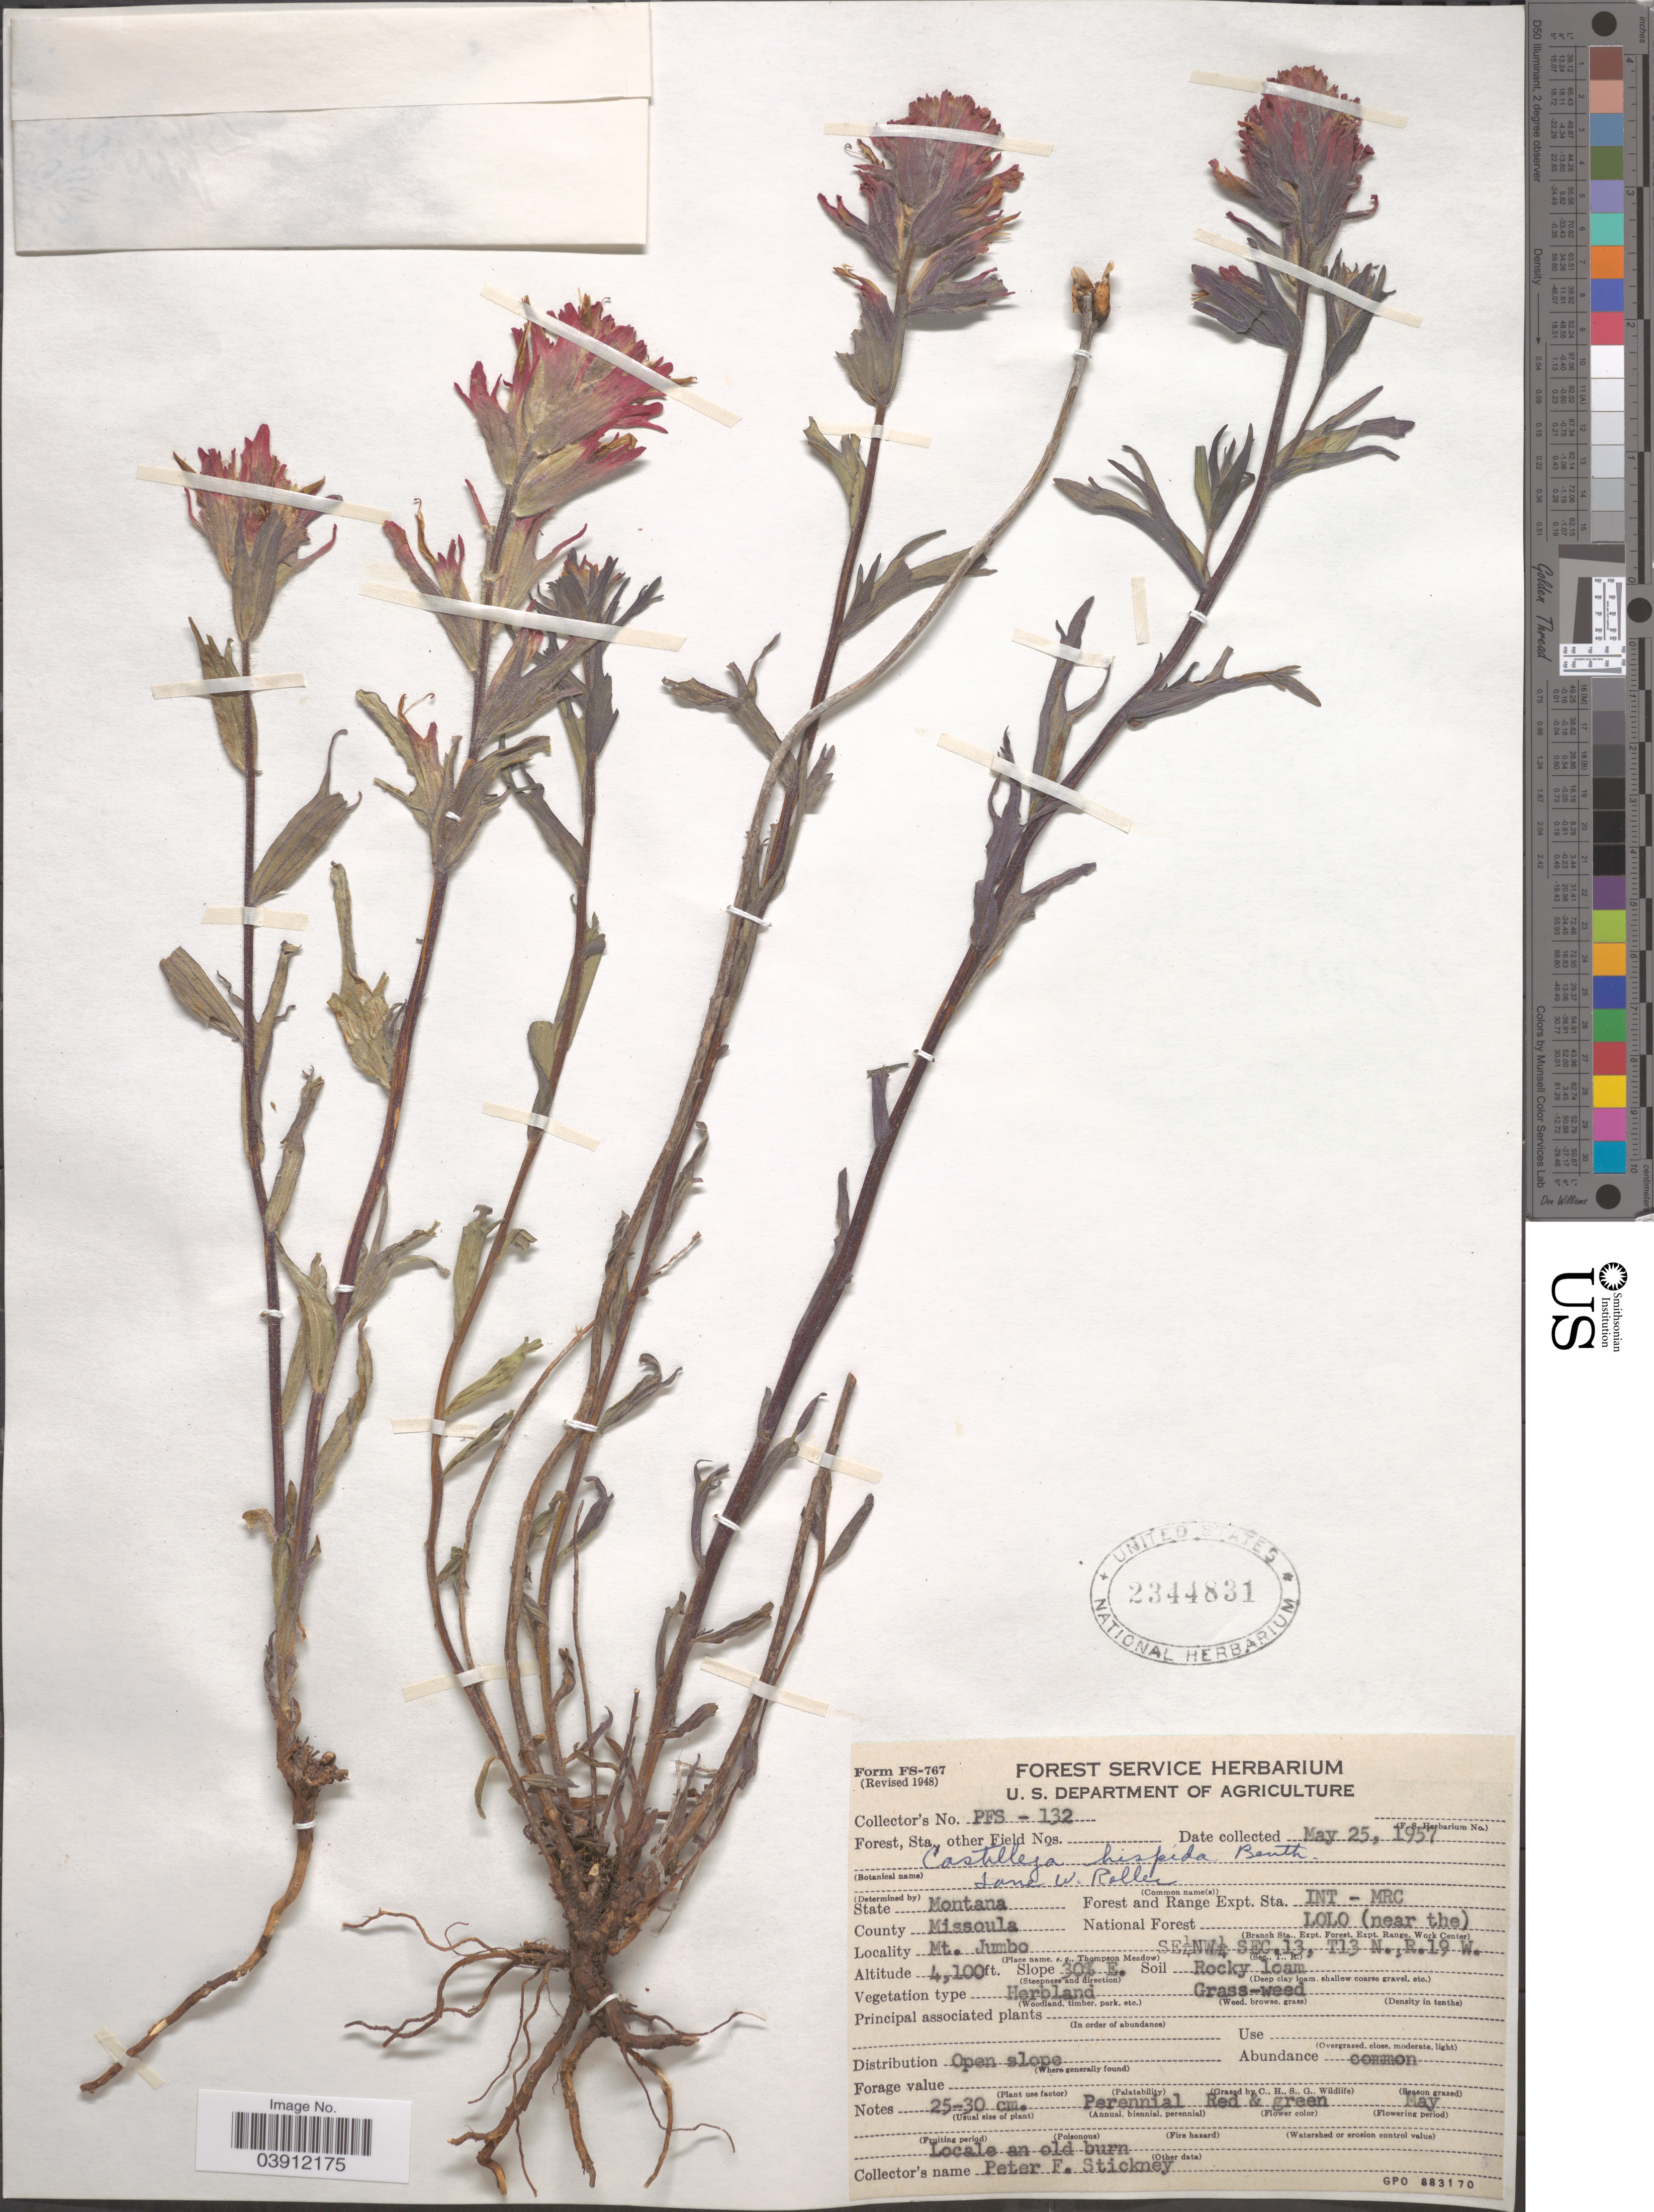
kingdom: Plantae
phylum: Tracheophyta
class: Magnoliopsida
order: Lamiales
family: Orobanchaceae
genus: Castilleja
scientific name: Castilleja hispida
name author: Benth. ex Hook.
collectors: P. Stickney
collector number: PFS-132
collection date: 1957-05-25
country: United States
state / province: Montana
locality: Forest and Range Expt. Sta. INT-MRC. County Missoula. National Forest LOLO (near the). Mt. Jumbo SE¼NW¼ Sec.13, T13 N., R.19 W.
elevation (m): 1250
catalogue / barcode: US 2344831